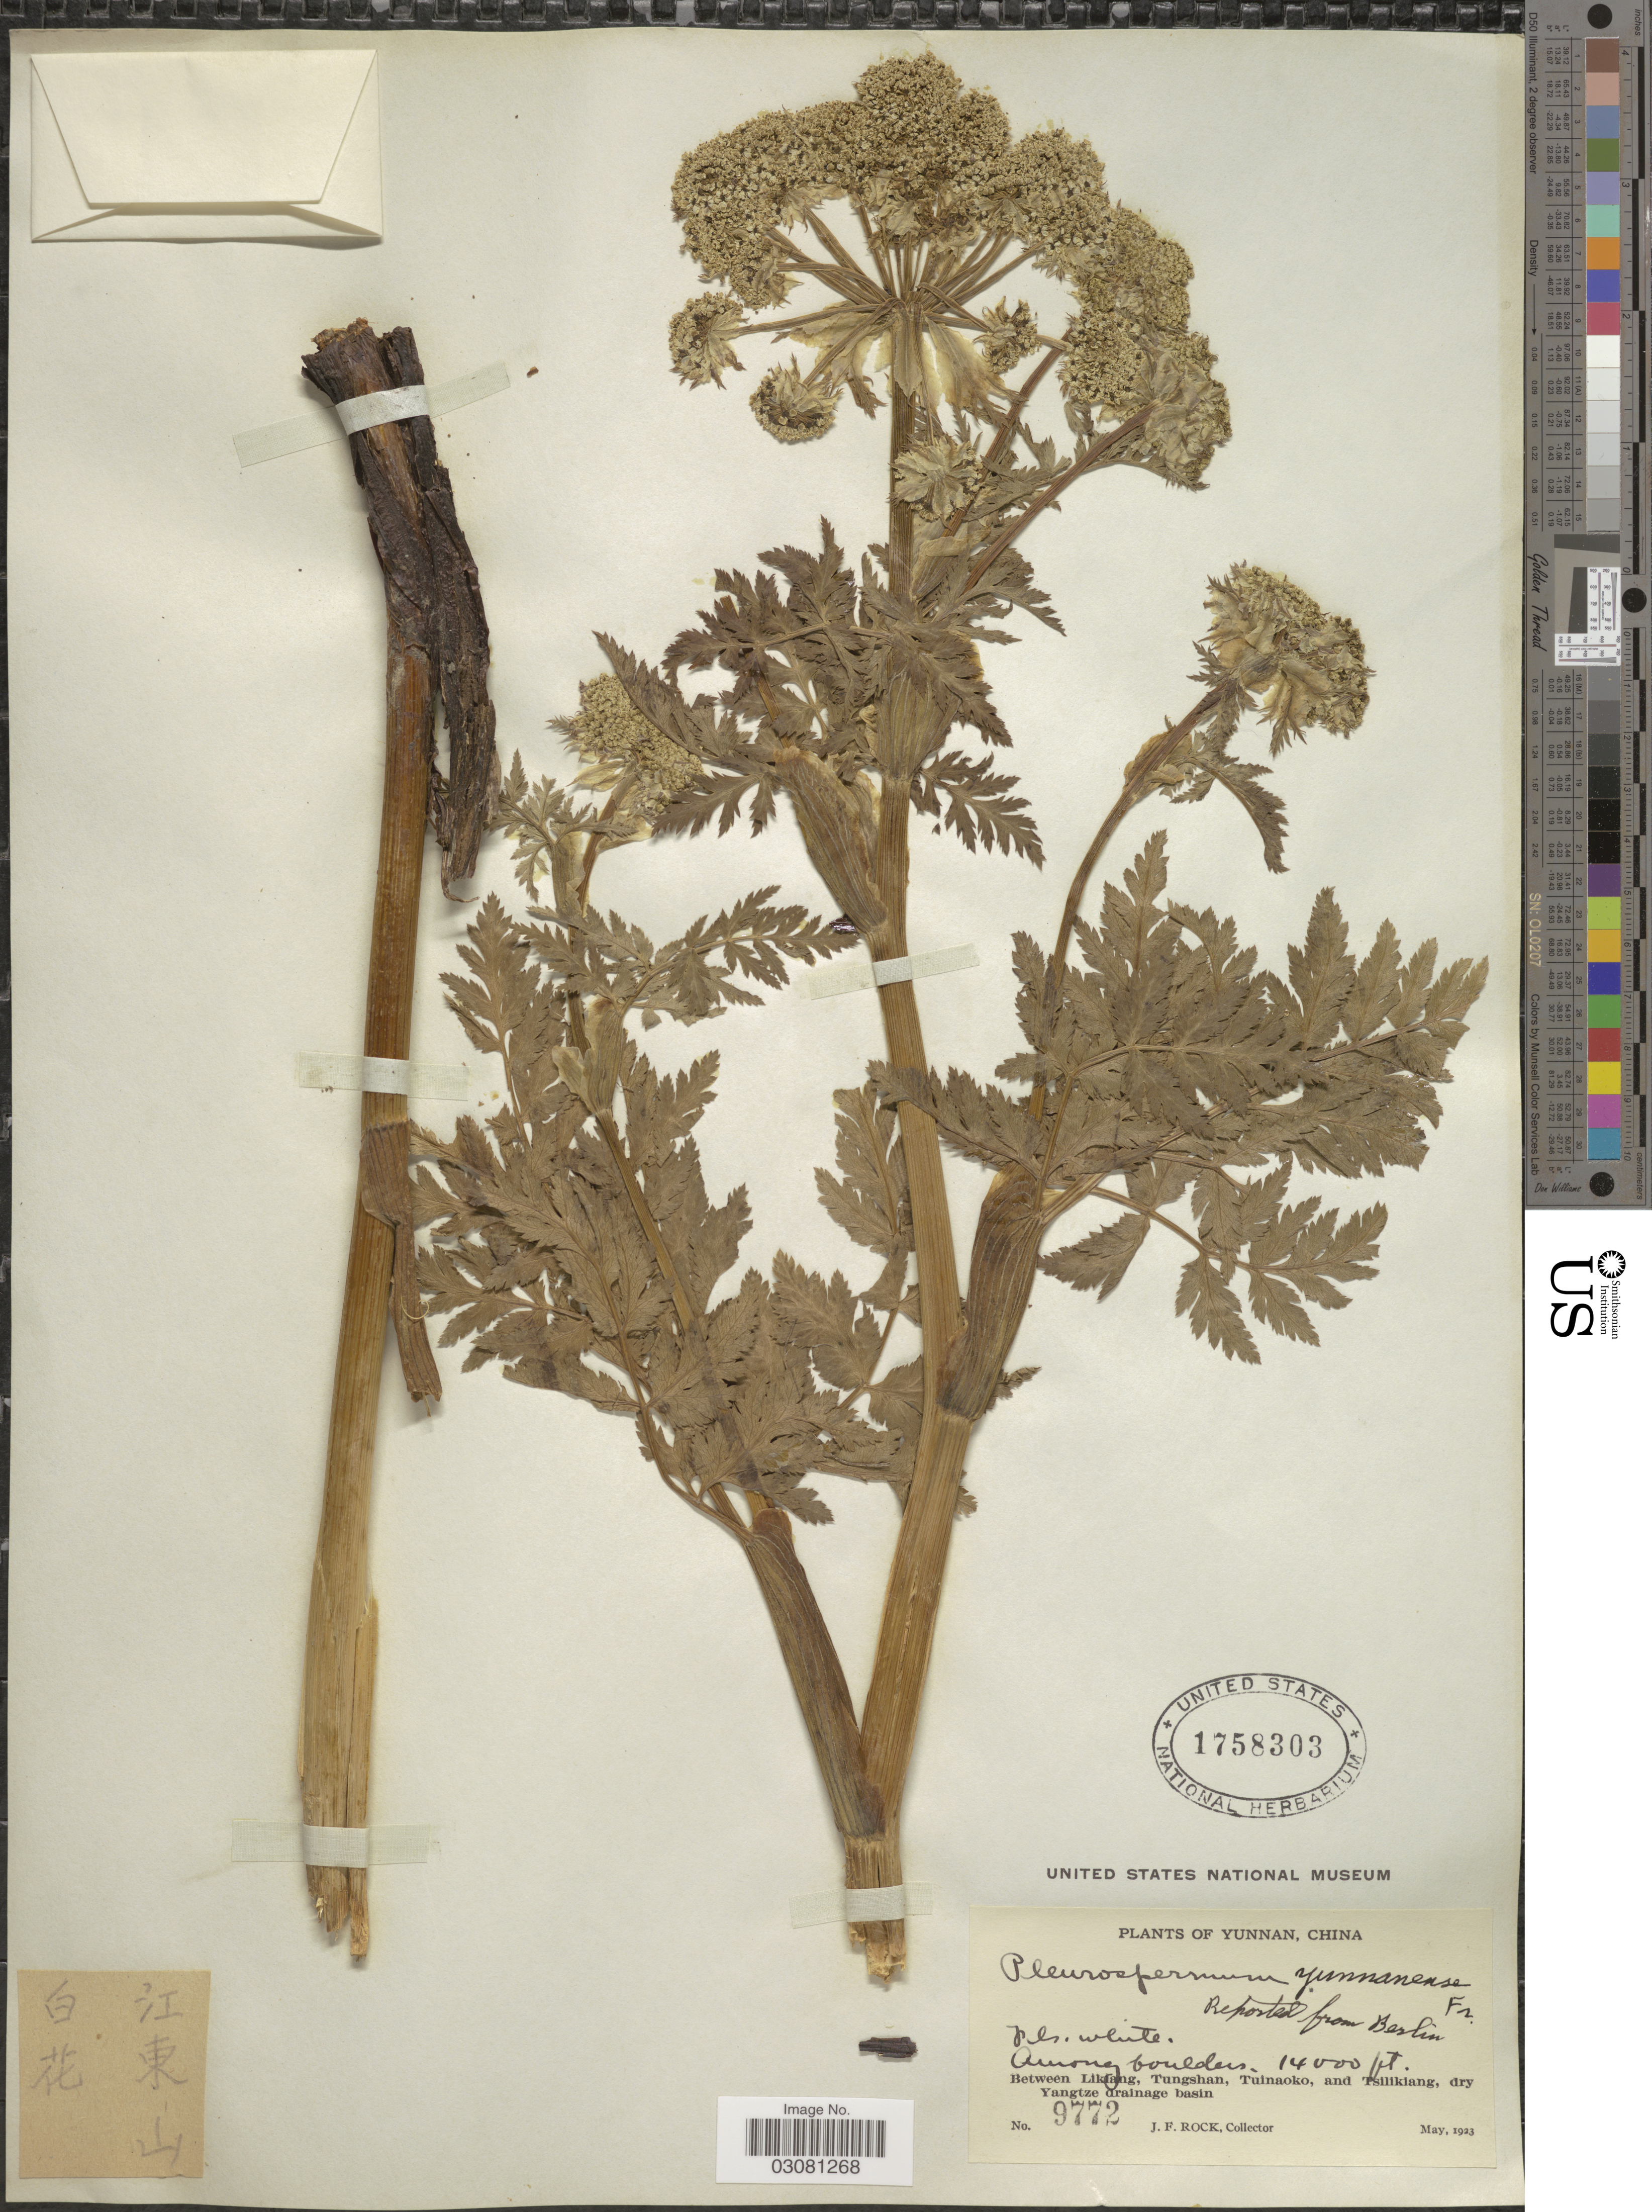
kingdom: Plantae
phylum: Tracheophyta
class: Magnoliopsida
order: Apiales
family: Apiaceae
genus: Pleurospermum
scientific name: Pleurospermum yunnanense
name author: Franch.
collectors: J. Rock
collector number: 9772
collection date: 1923-05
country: China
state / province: Yunnan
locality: Between Likiang, Tungshan, Tuinaoko, and Tsilikiang, dry Yangtze drainage basin.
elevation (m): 4267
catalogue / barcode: US 1758303